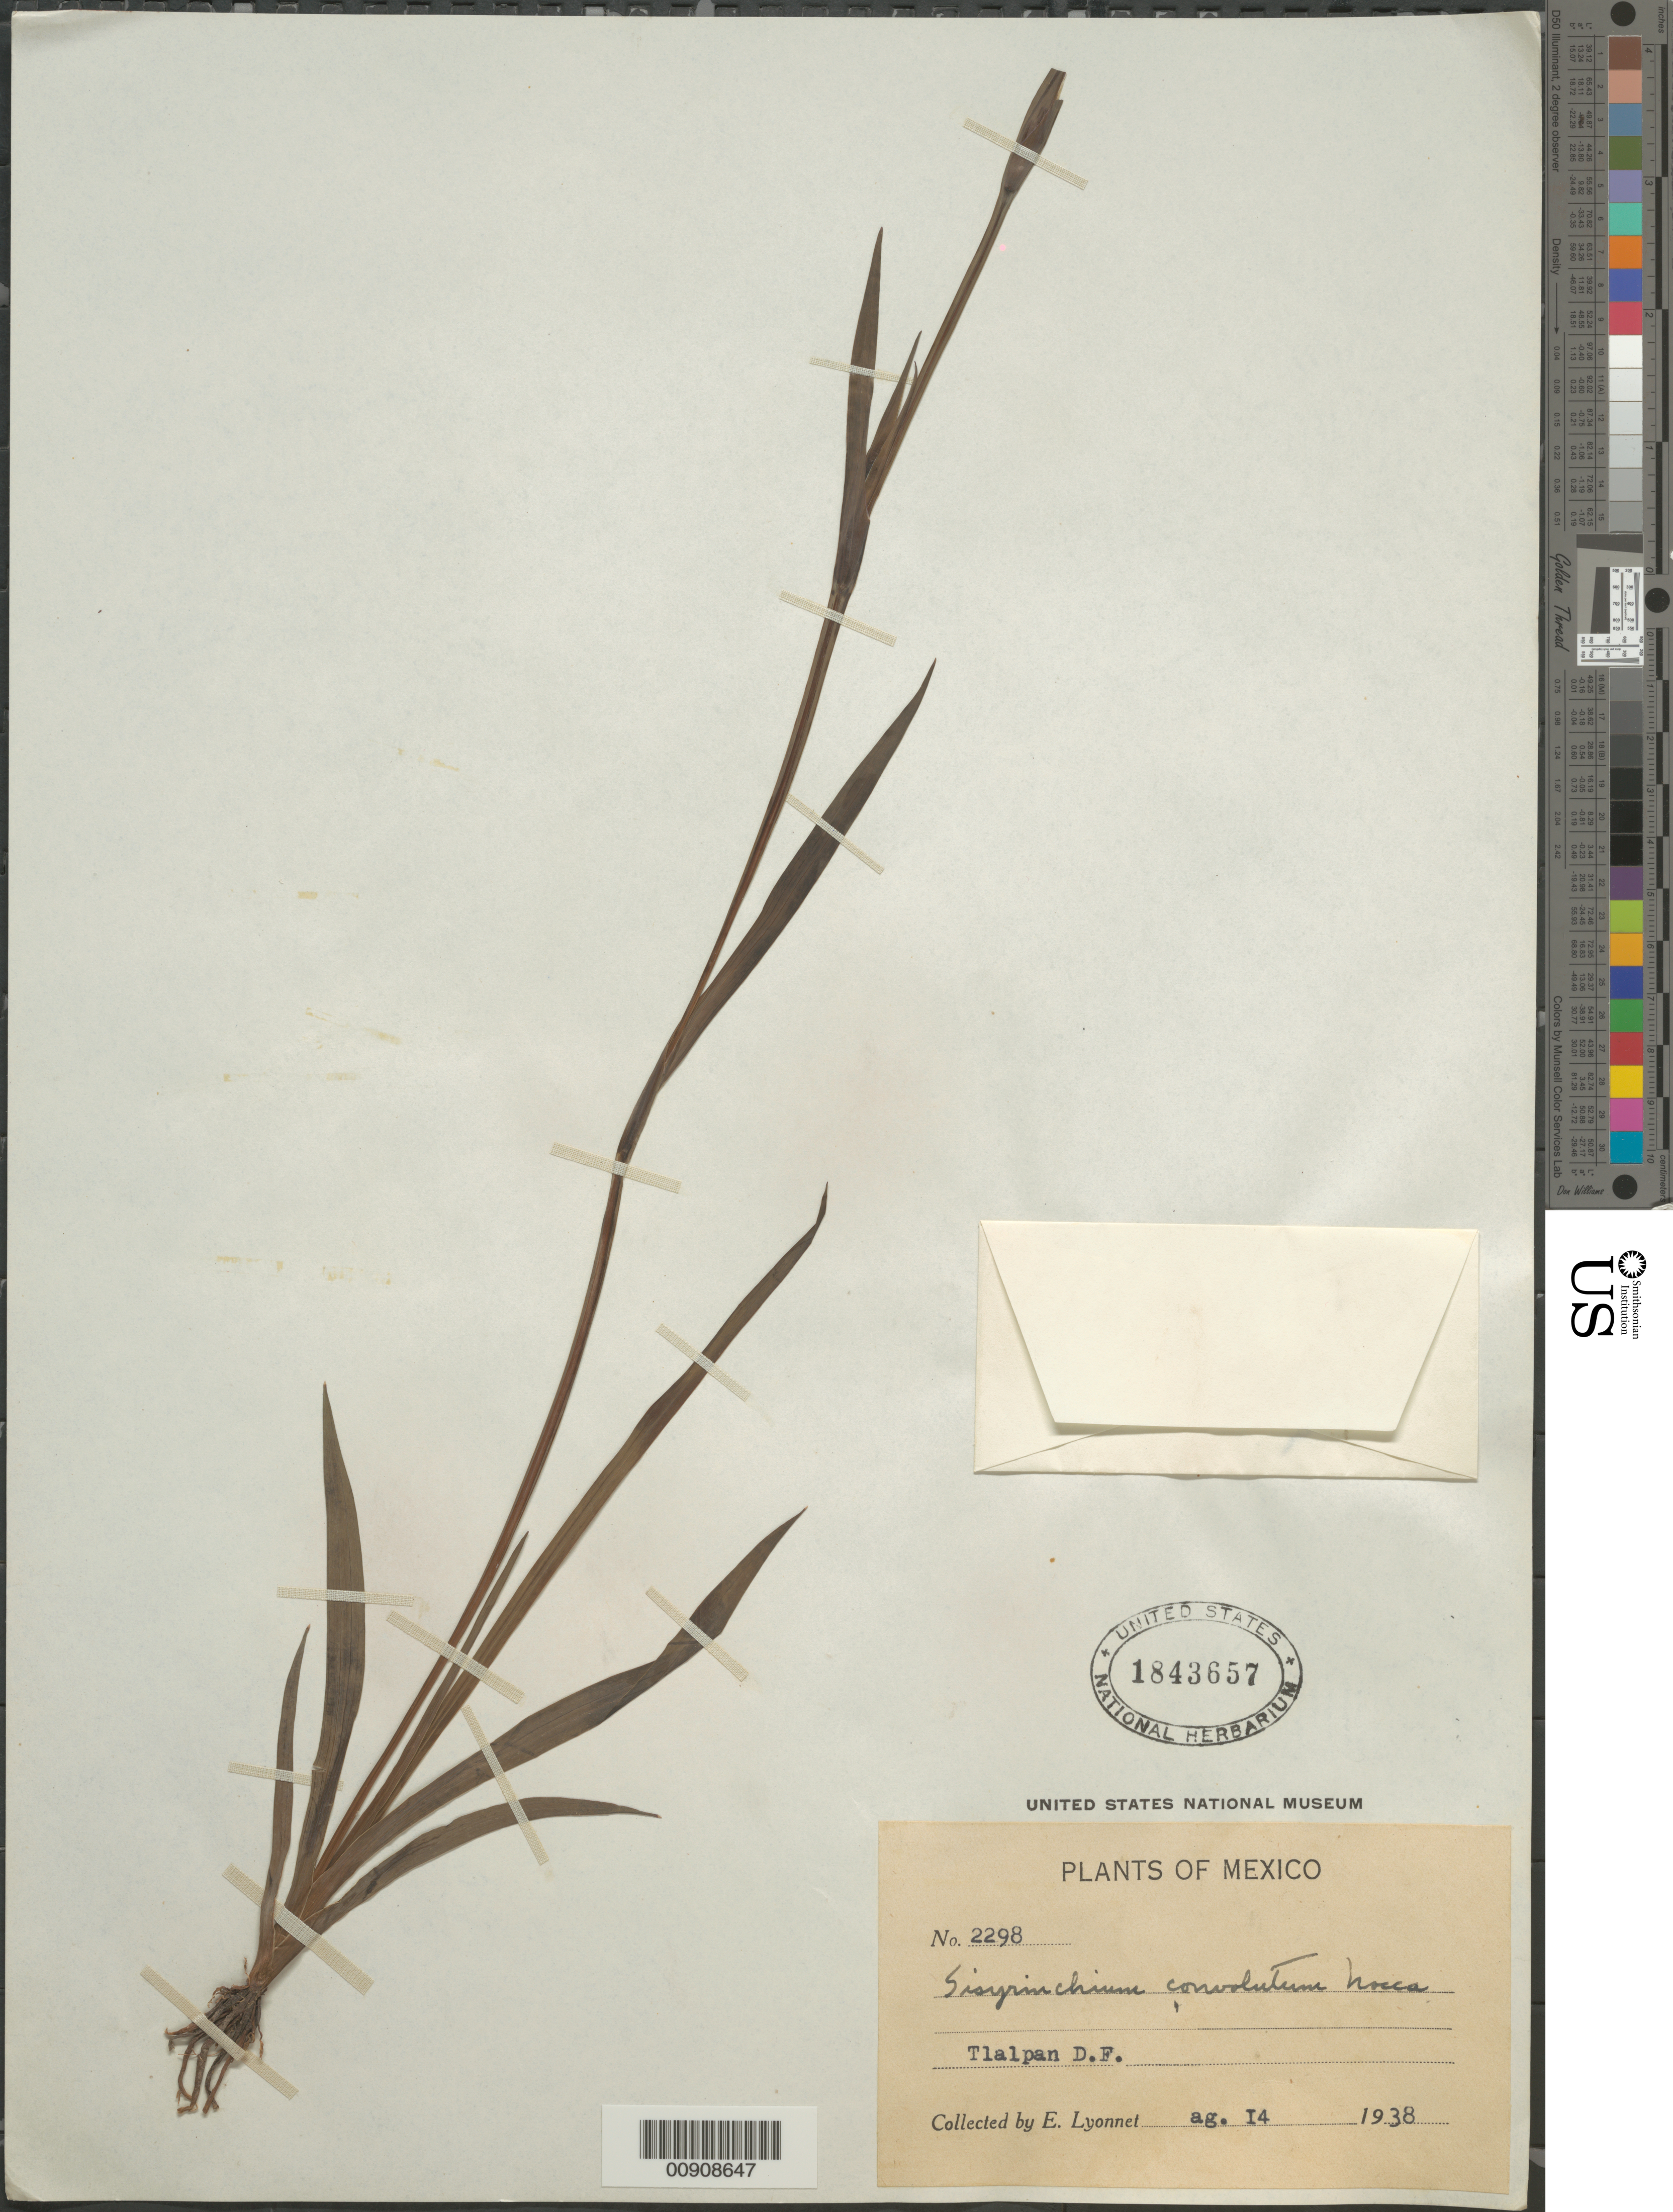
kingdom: Plantae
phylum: Tracheophyta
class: Liliopsida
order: Asparagales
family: Iridaceae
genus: Sisyrinchium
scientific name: Sisyrinchium convolutum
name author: Nocca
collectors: Bro. E. Lyonnet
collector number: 2298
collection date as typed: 14 Aug 1938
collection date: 1938-08-14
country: Mexico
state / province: Distrito Federal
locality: Tlalpan, D.F.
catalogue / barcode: US 1843657